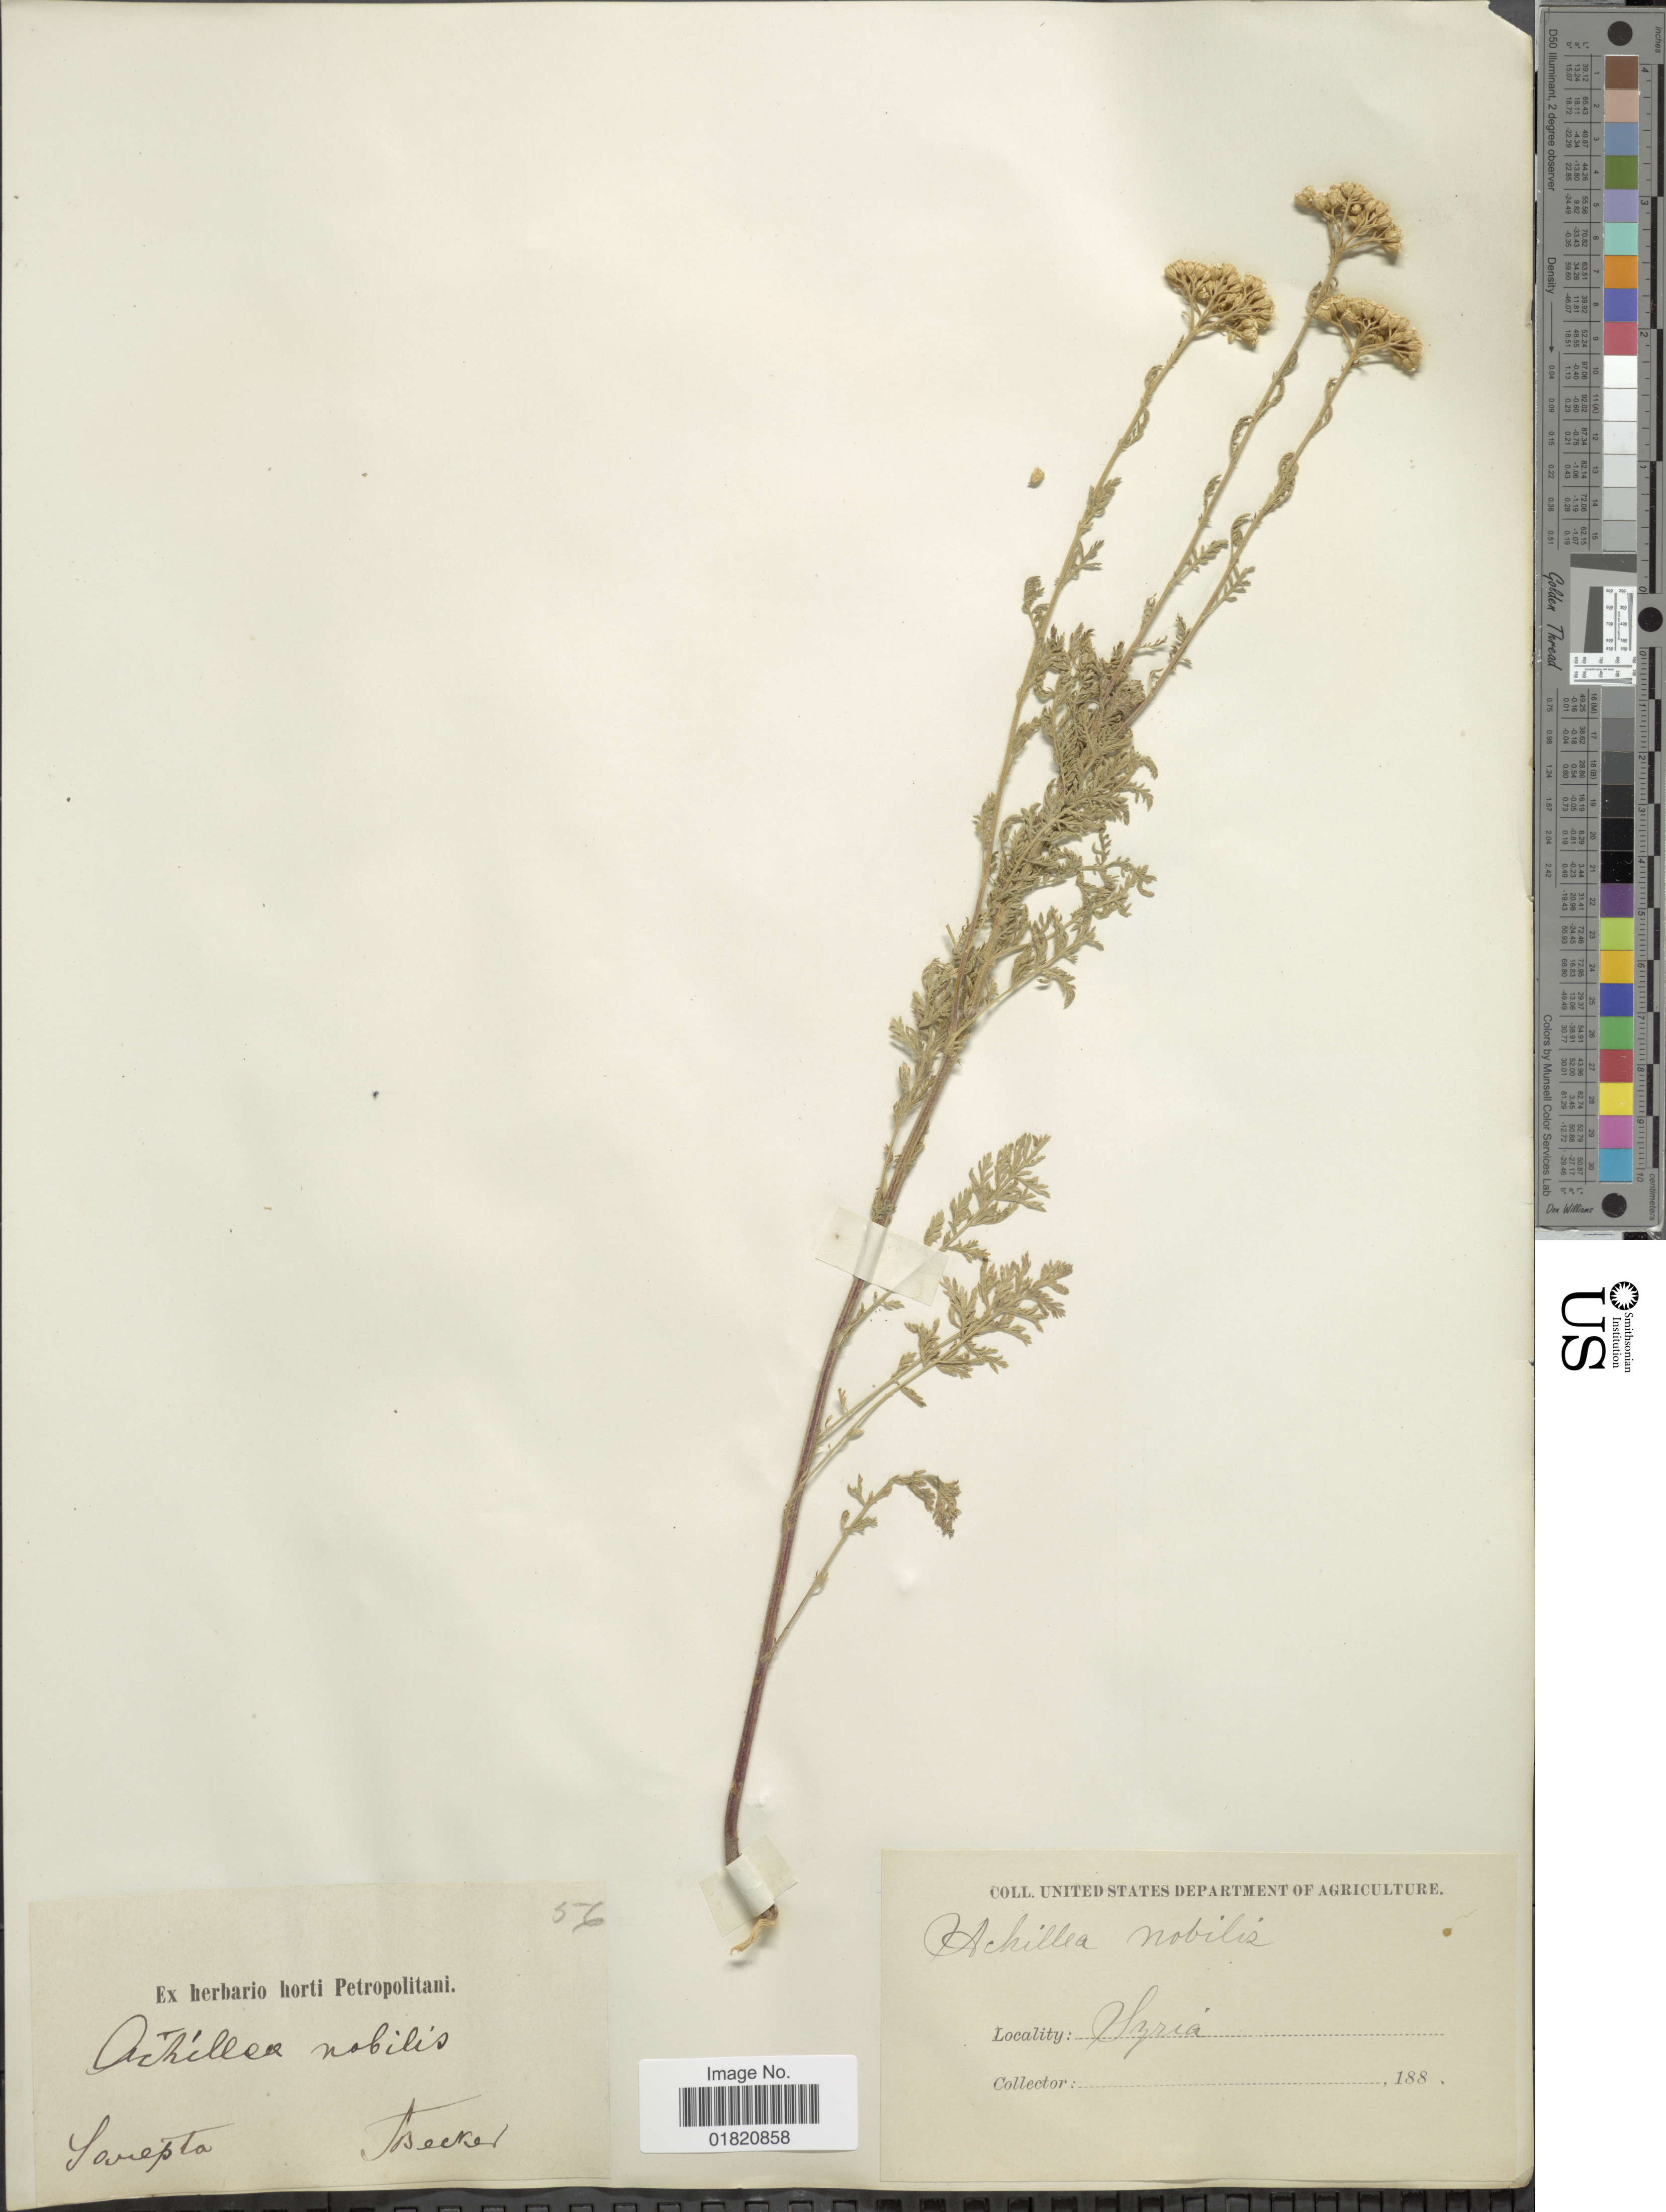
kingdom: Plantae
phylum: Tracheophyta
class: Magnoliopsida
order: Asterales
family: Asteraceae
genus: Achillea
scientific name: Achillea nobilis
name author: L.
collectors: A. Becker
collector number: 56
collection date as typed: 188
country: Russian Federation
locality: Sorepta, "Syria"